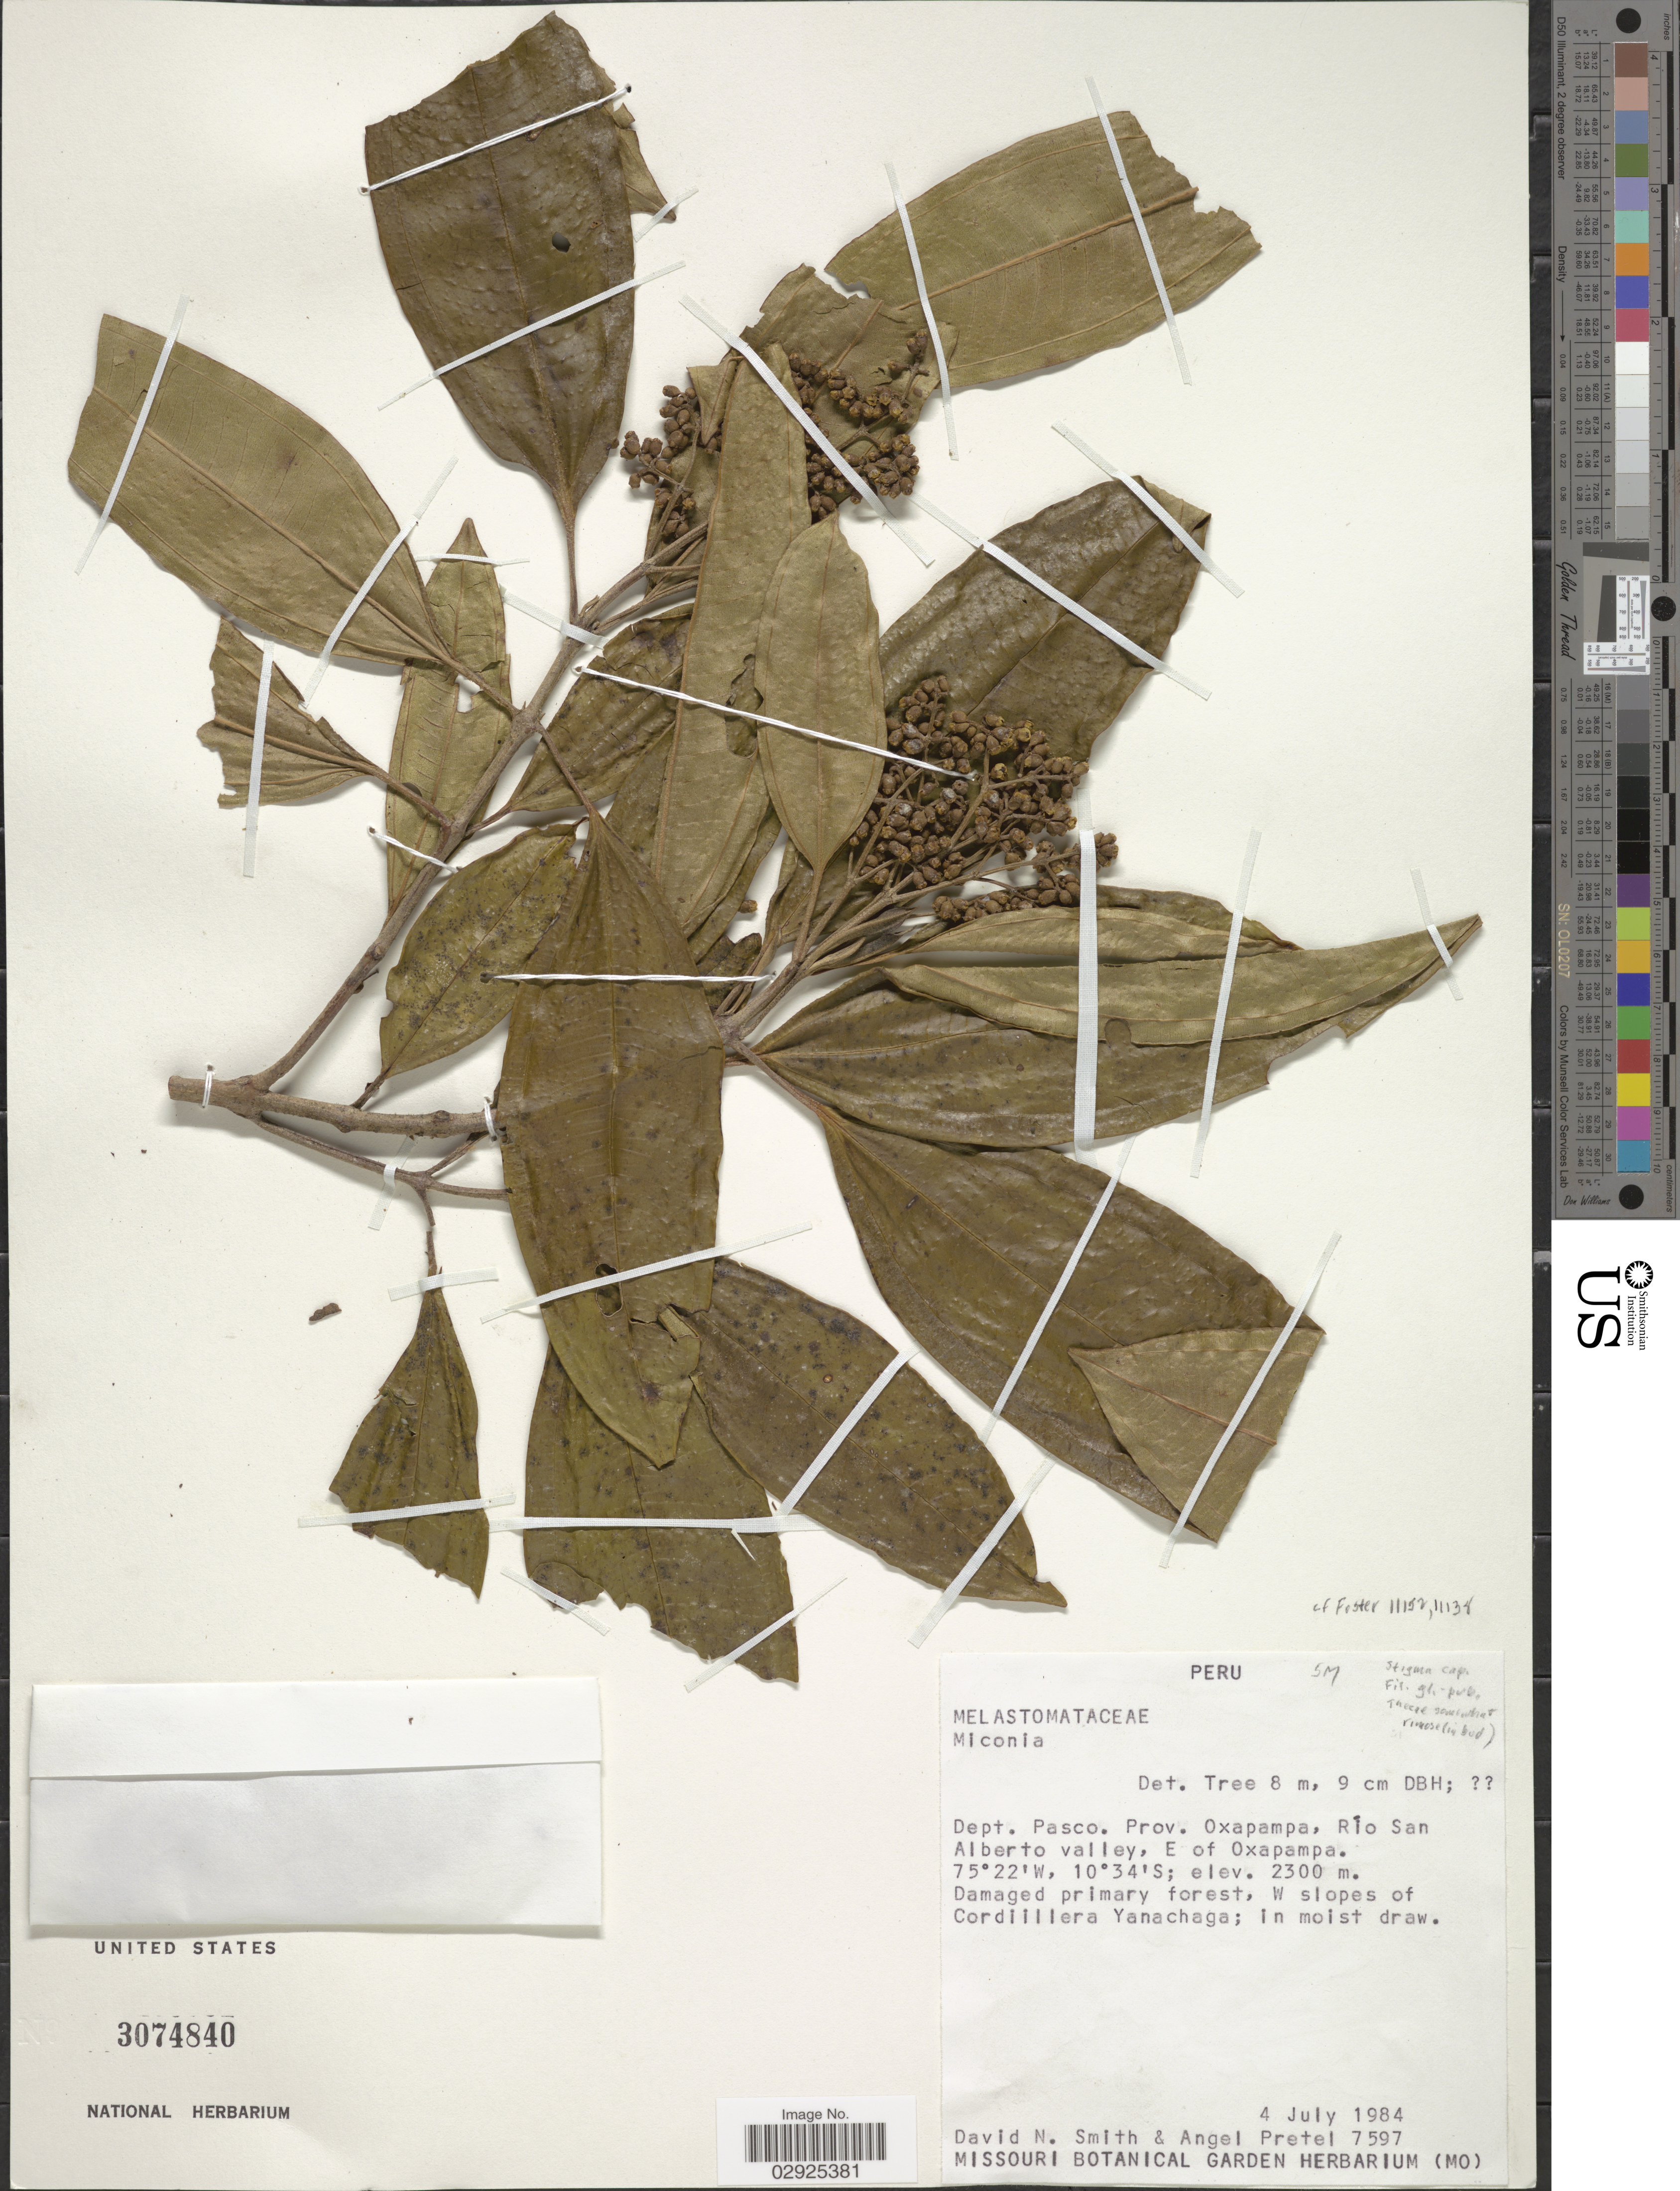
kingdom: Plantae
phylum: Tracheophyta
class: Magnoliopsida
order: Myrtales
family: Melastomataceae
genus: Miconia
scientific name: Miconia sp.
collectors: D. Smith & A. Pretel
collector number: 7597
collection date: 1984-07-04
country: Peru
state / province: Pasco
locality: Prov. Oxapampa, Río San Alberto valley, E of Oxapampa, W slopes of Cordillera Yanachaga.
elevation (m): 2300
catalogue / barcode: US 3074840